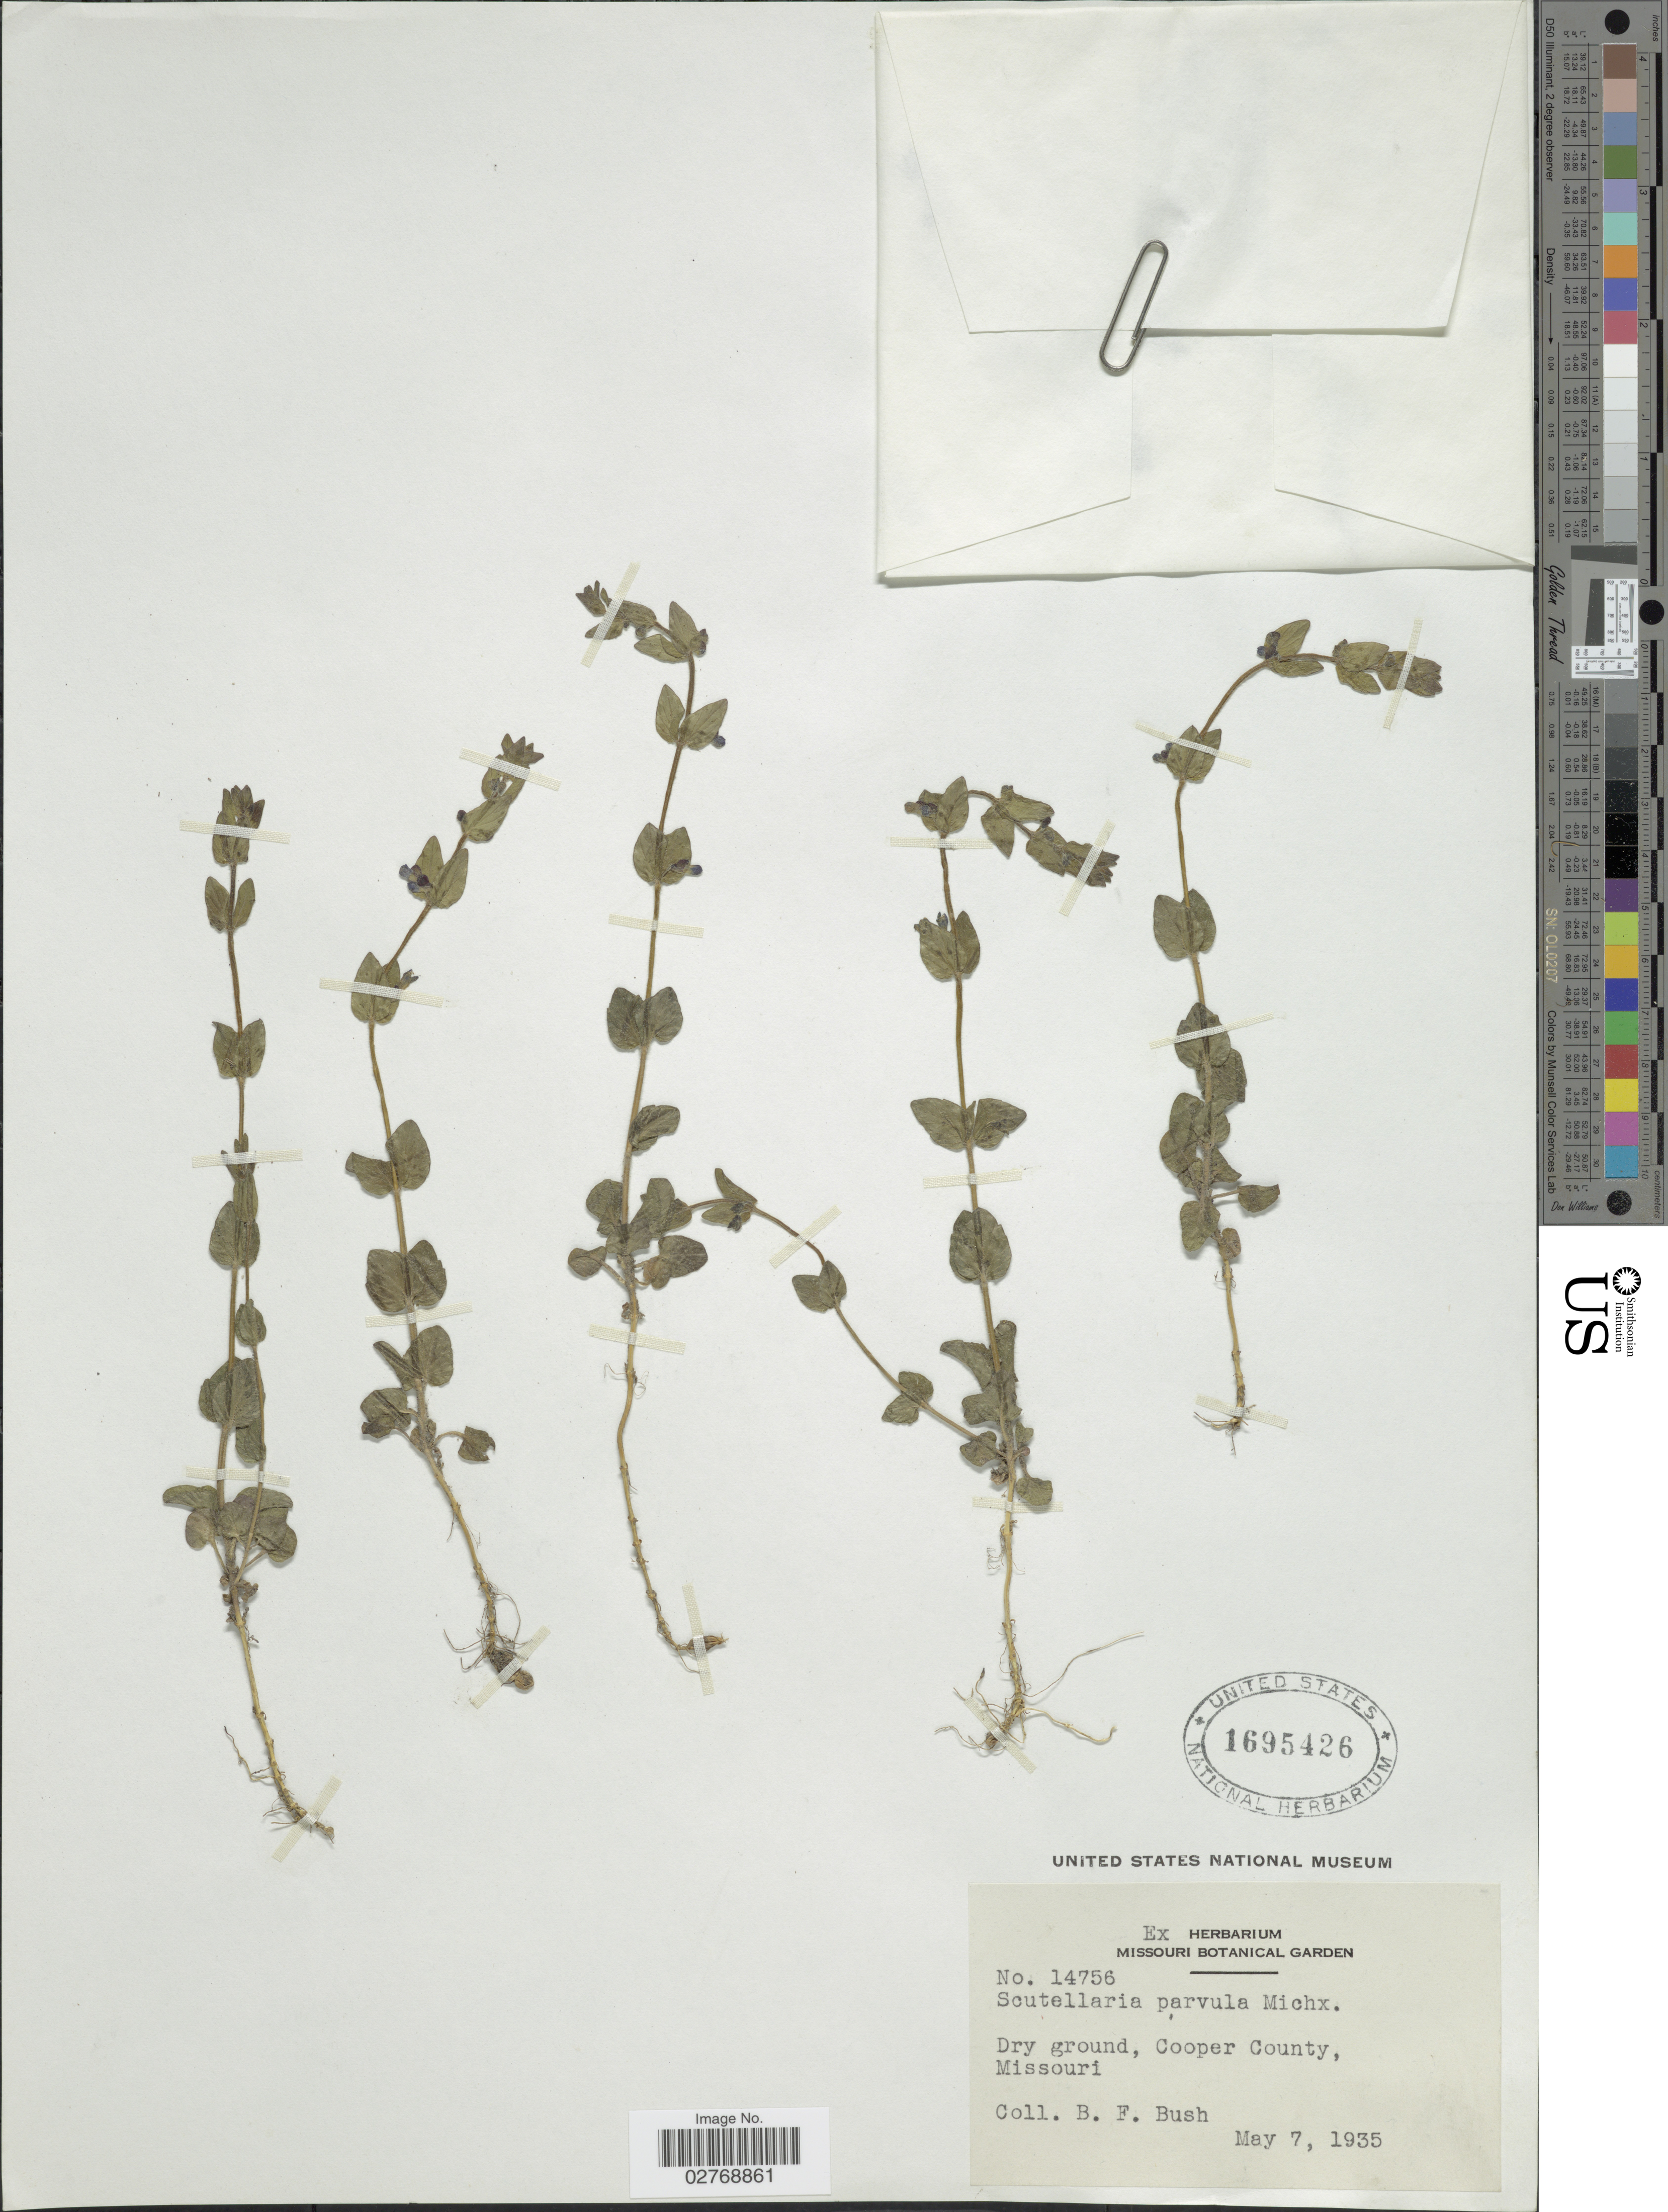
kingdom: Plantae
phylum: Tracheophyta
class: Magnoliopsida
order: Lamiales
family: Lamiaceae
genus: Scutellaria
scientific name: Scutellaria parvula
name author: Michx.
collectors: B. F. Bush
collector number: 14756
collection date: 1935-05-07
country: United States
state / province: Missouri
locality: Cooper County.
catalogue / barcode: US 1695426